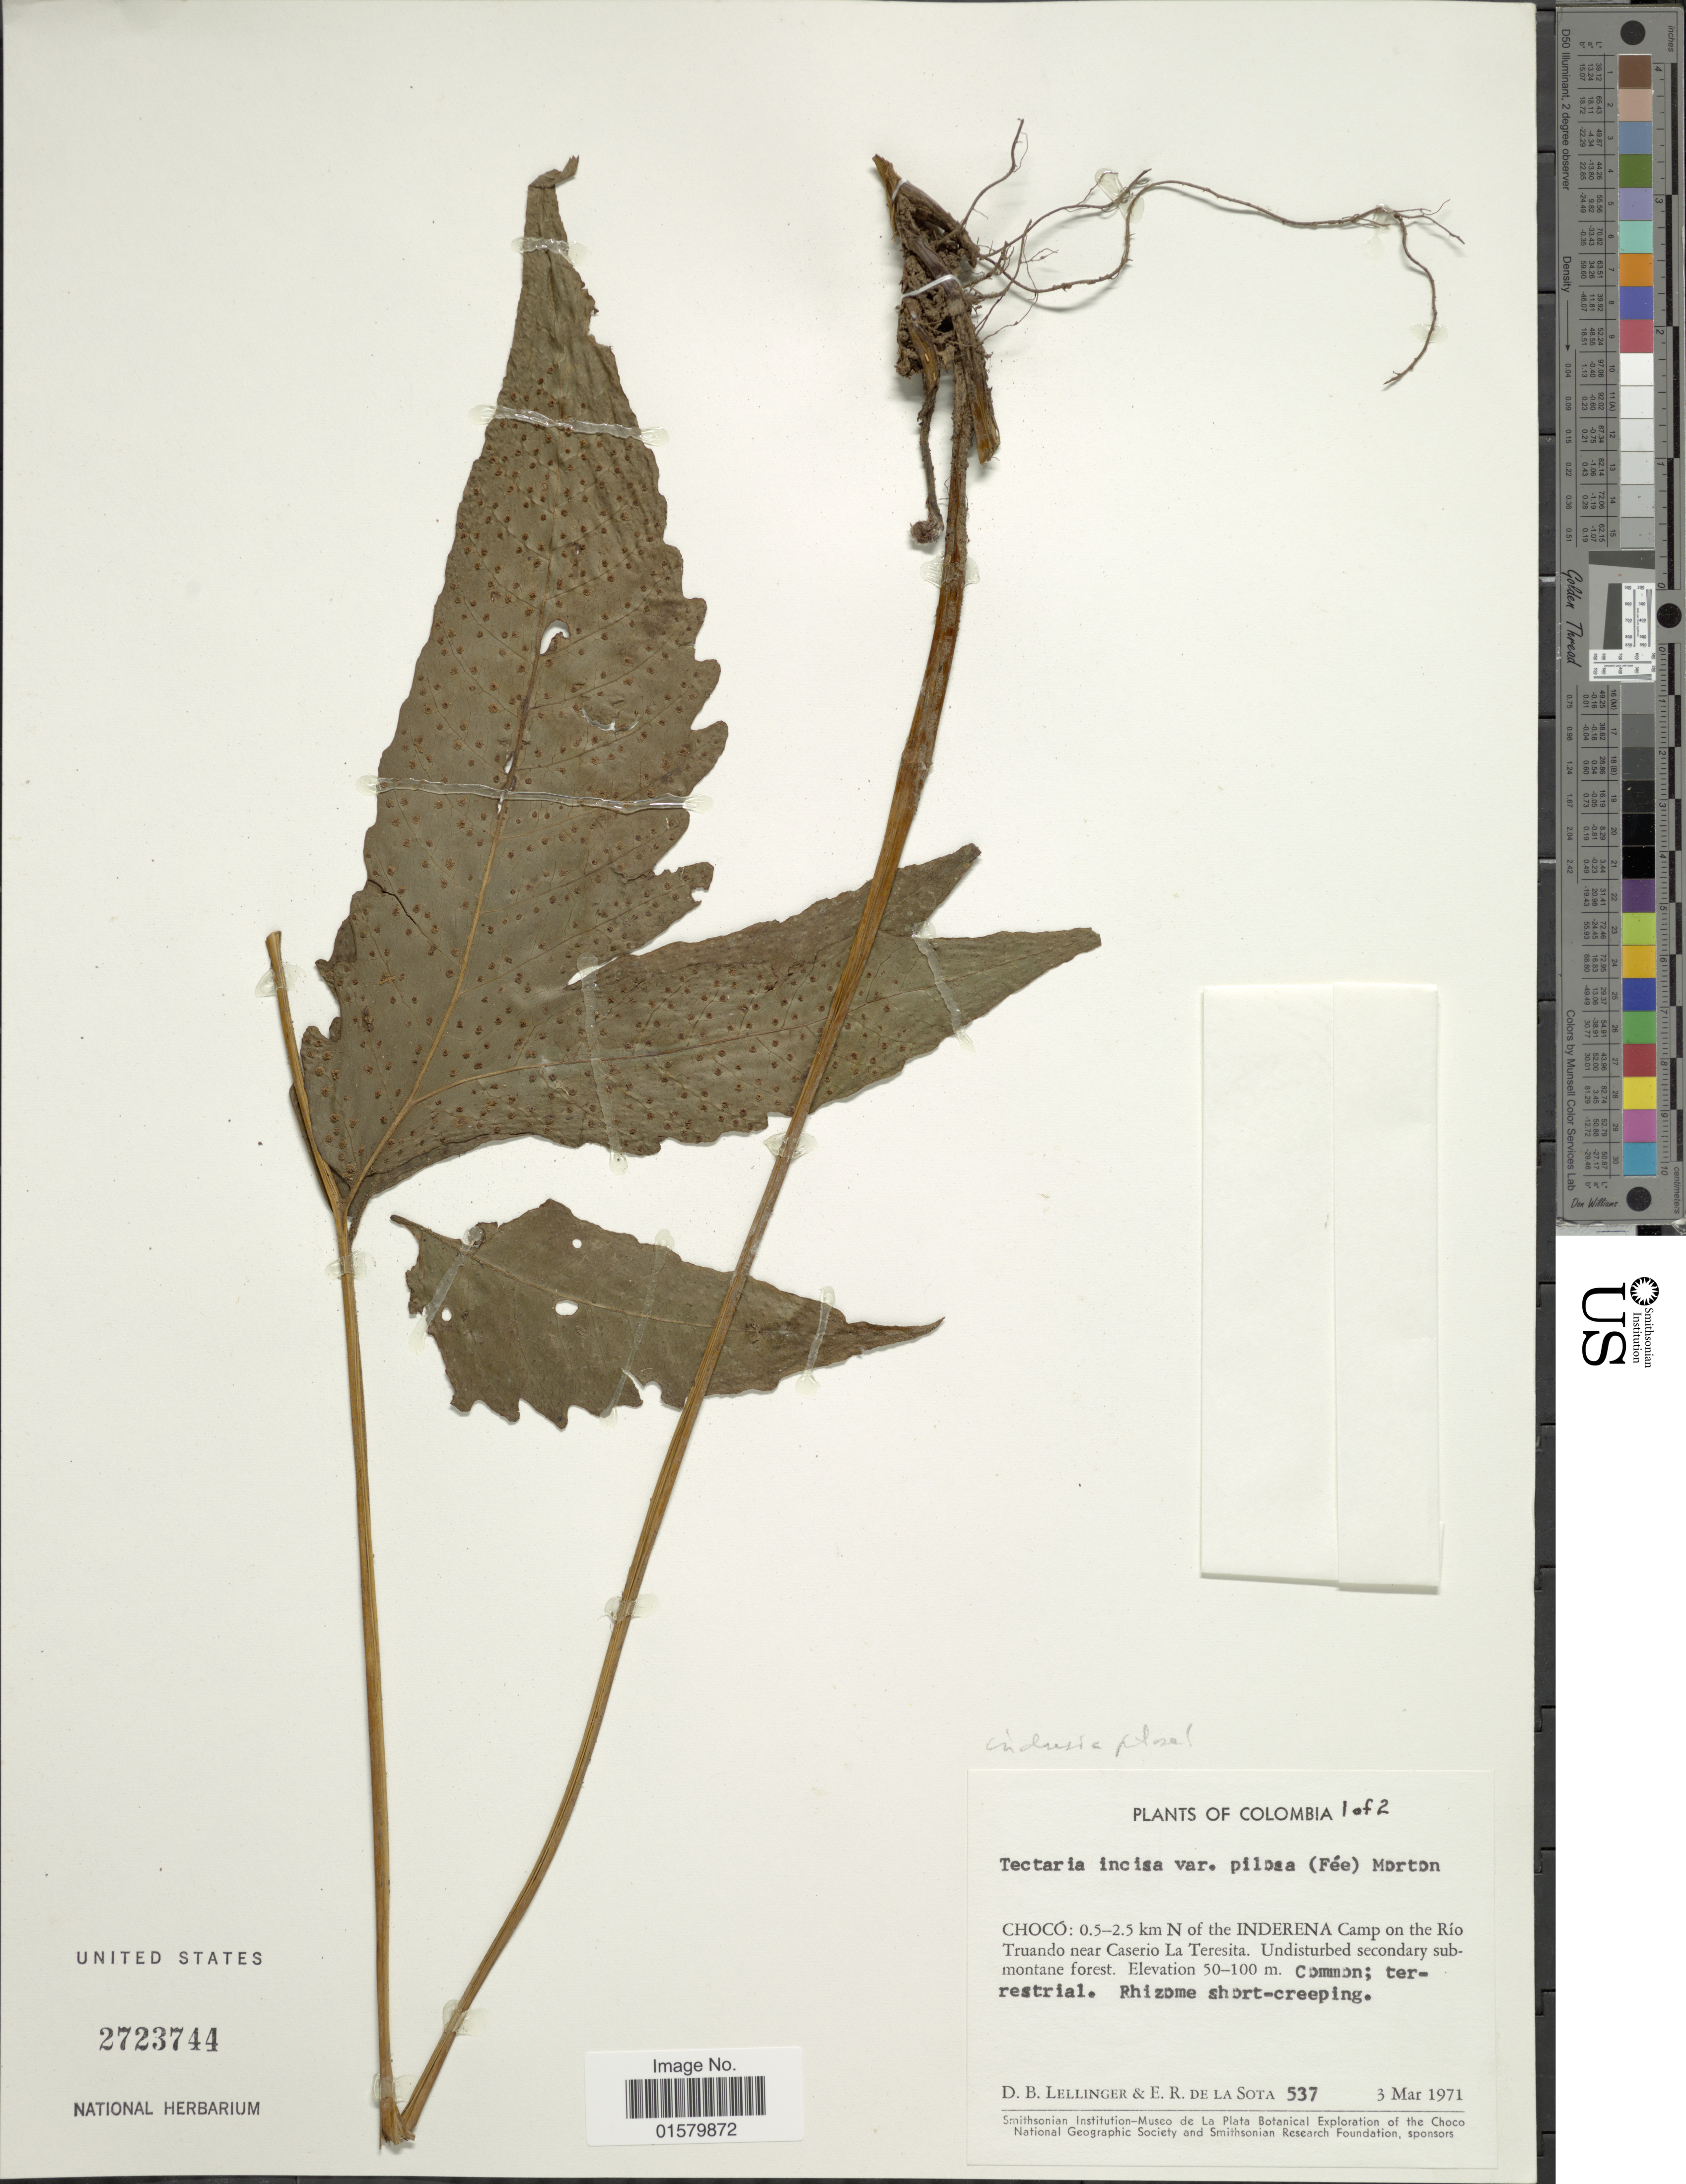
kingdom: Plantae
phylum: Tracheophyta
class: Polypodiopsida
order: Polypodiales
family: Tectariaceae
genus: Tectaria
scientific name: Tectaria pilosa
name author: (Fée) Maxon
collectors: D. B. Lellinger & E. R. de la Sota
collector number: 537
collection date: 1971-03-03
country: Colombia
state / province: Chocó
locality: Choco: 0.5-2.5 km N of the Inderena Camp on the Rio Truando near Caserio La Teresita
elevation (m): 50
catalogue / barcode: US 2723744